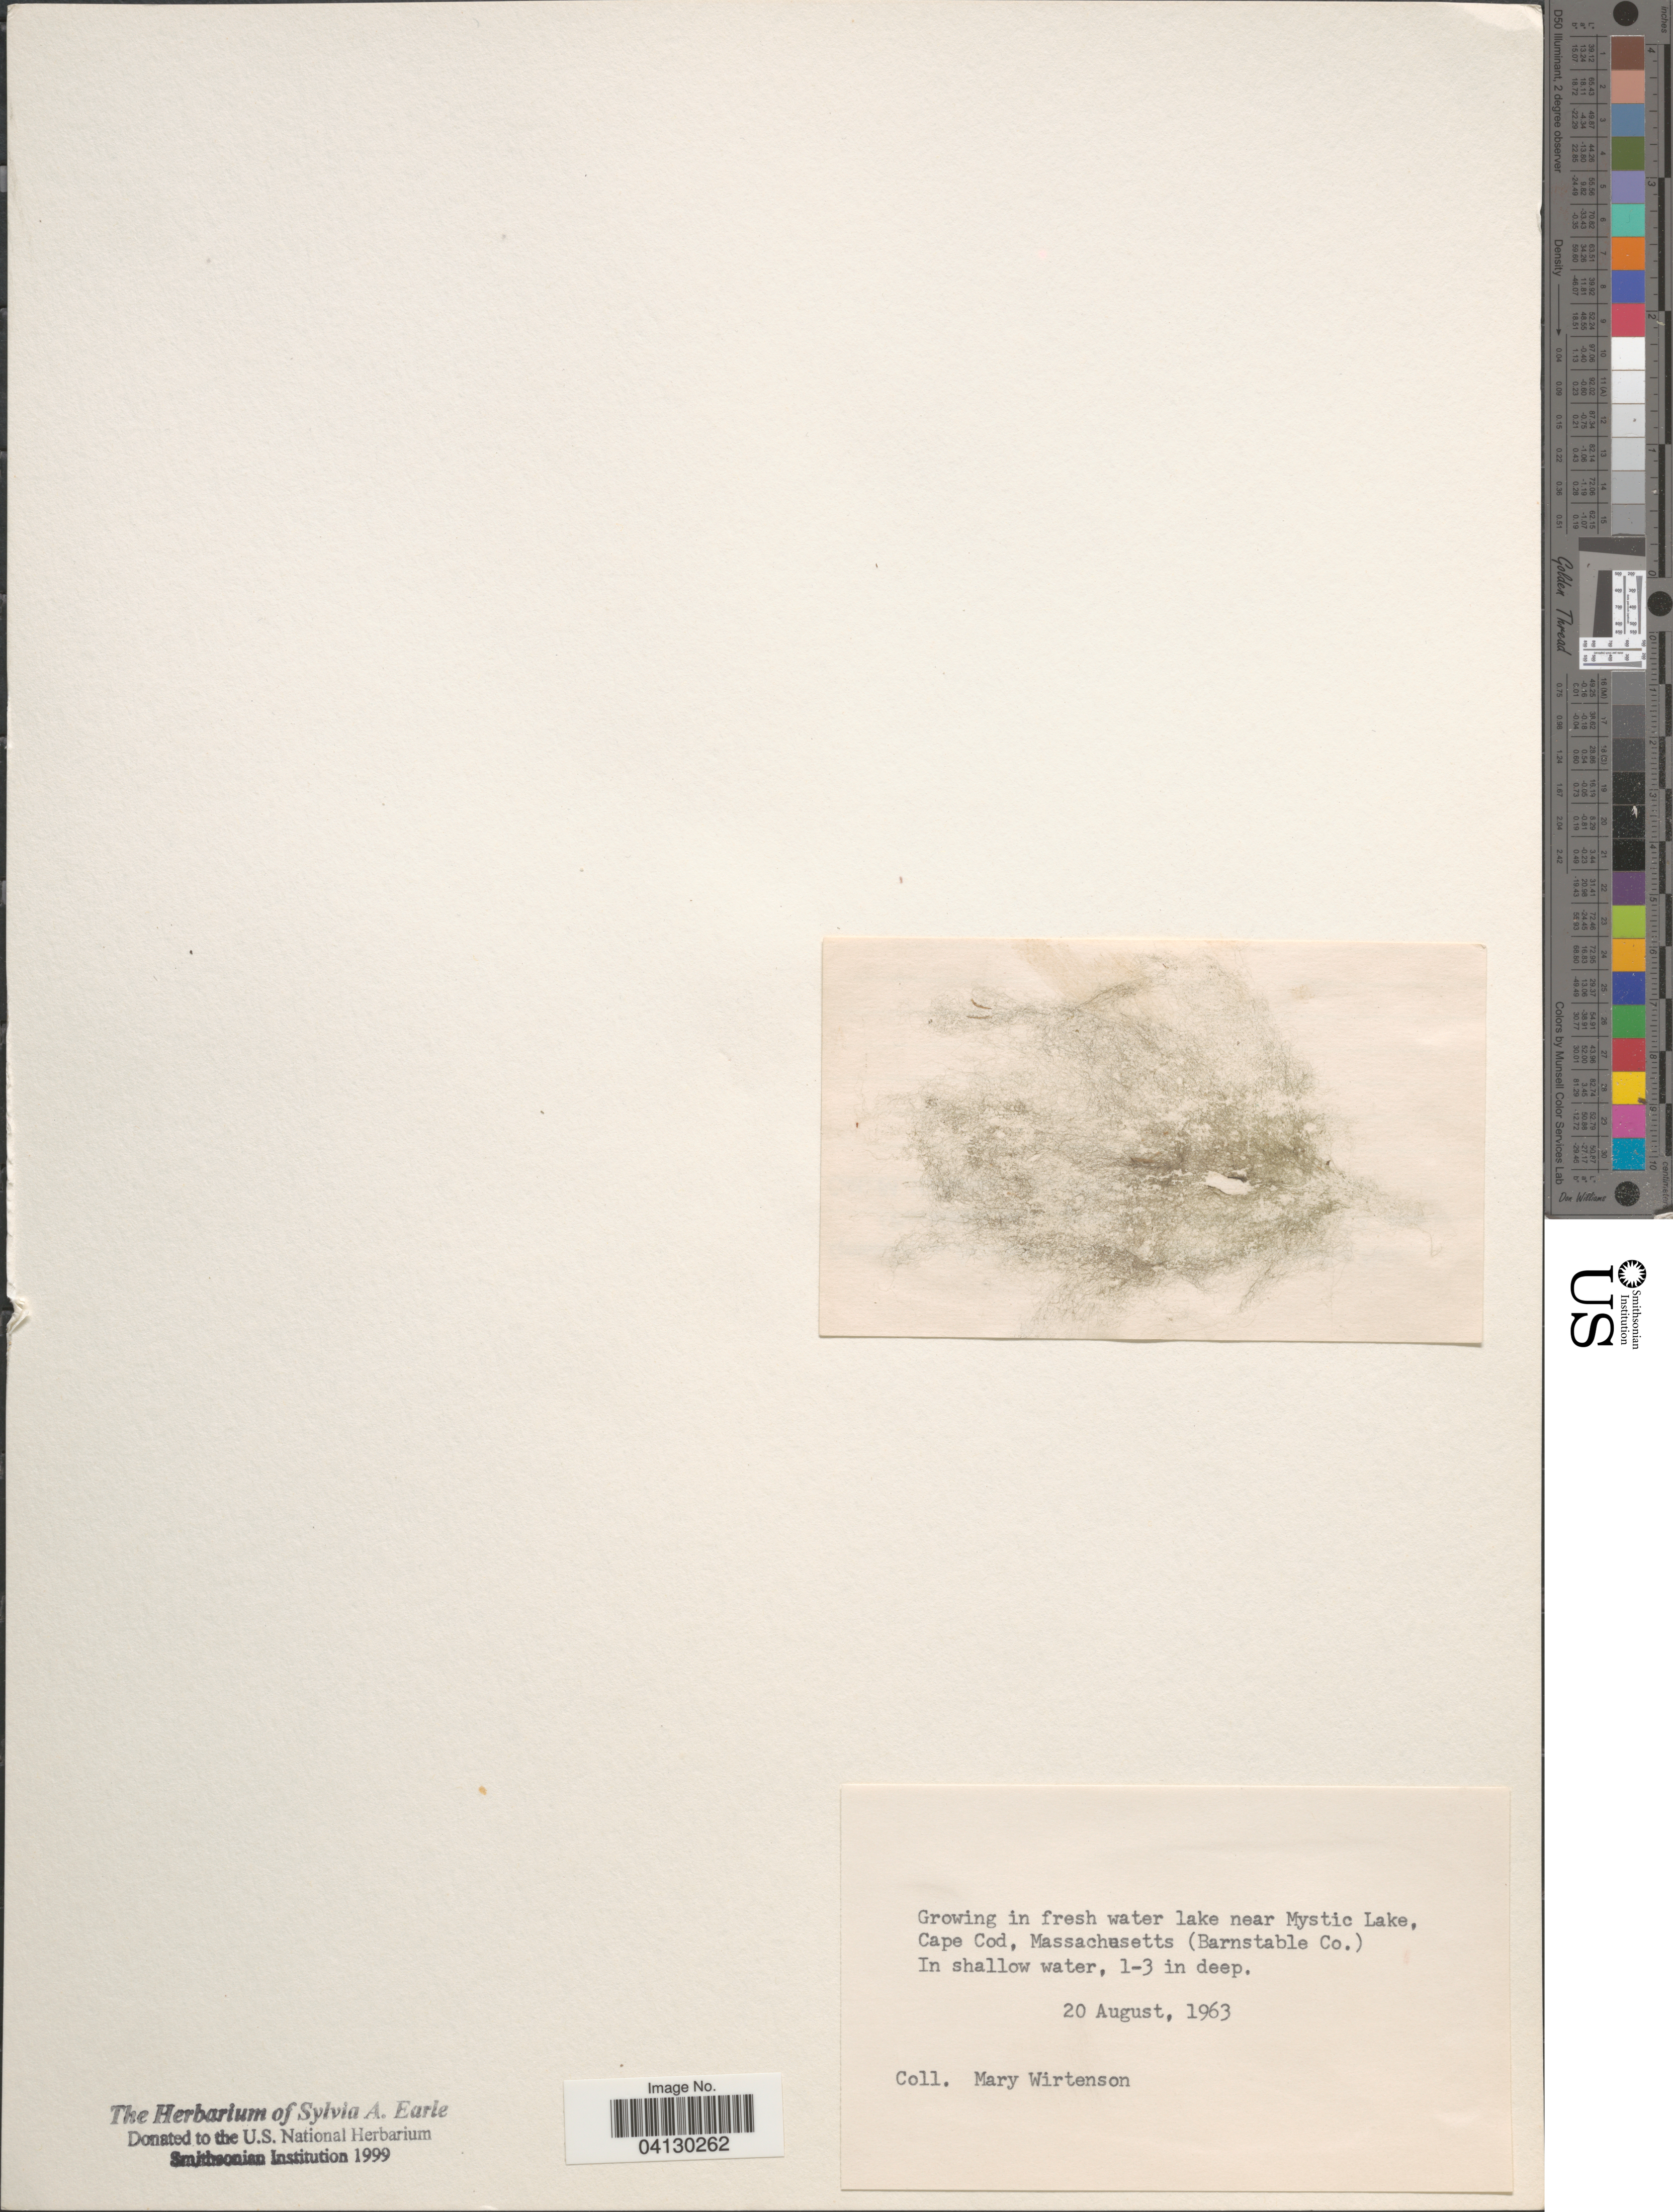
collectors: M. Wirtenson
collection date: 1963-08-20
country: United States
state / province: Massachusetts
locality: In fresh water near Mystic Lake, Cape Cod, (Barnstable Co.).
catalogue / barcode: US 238756